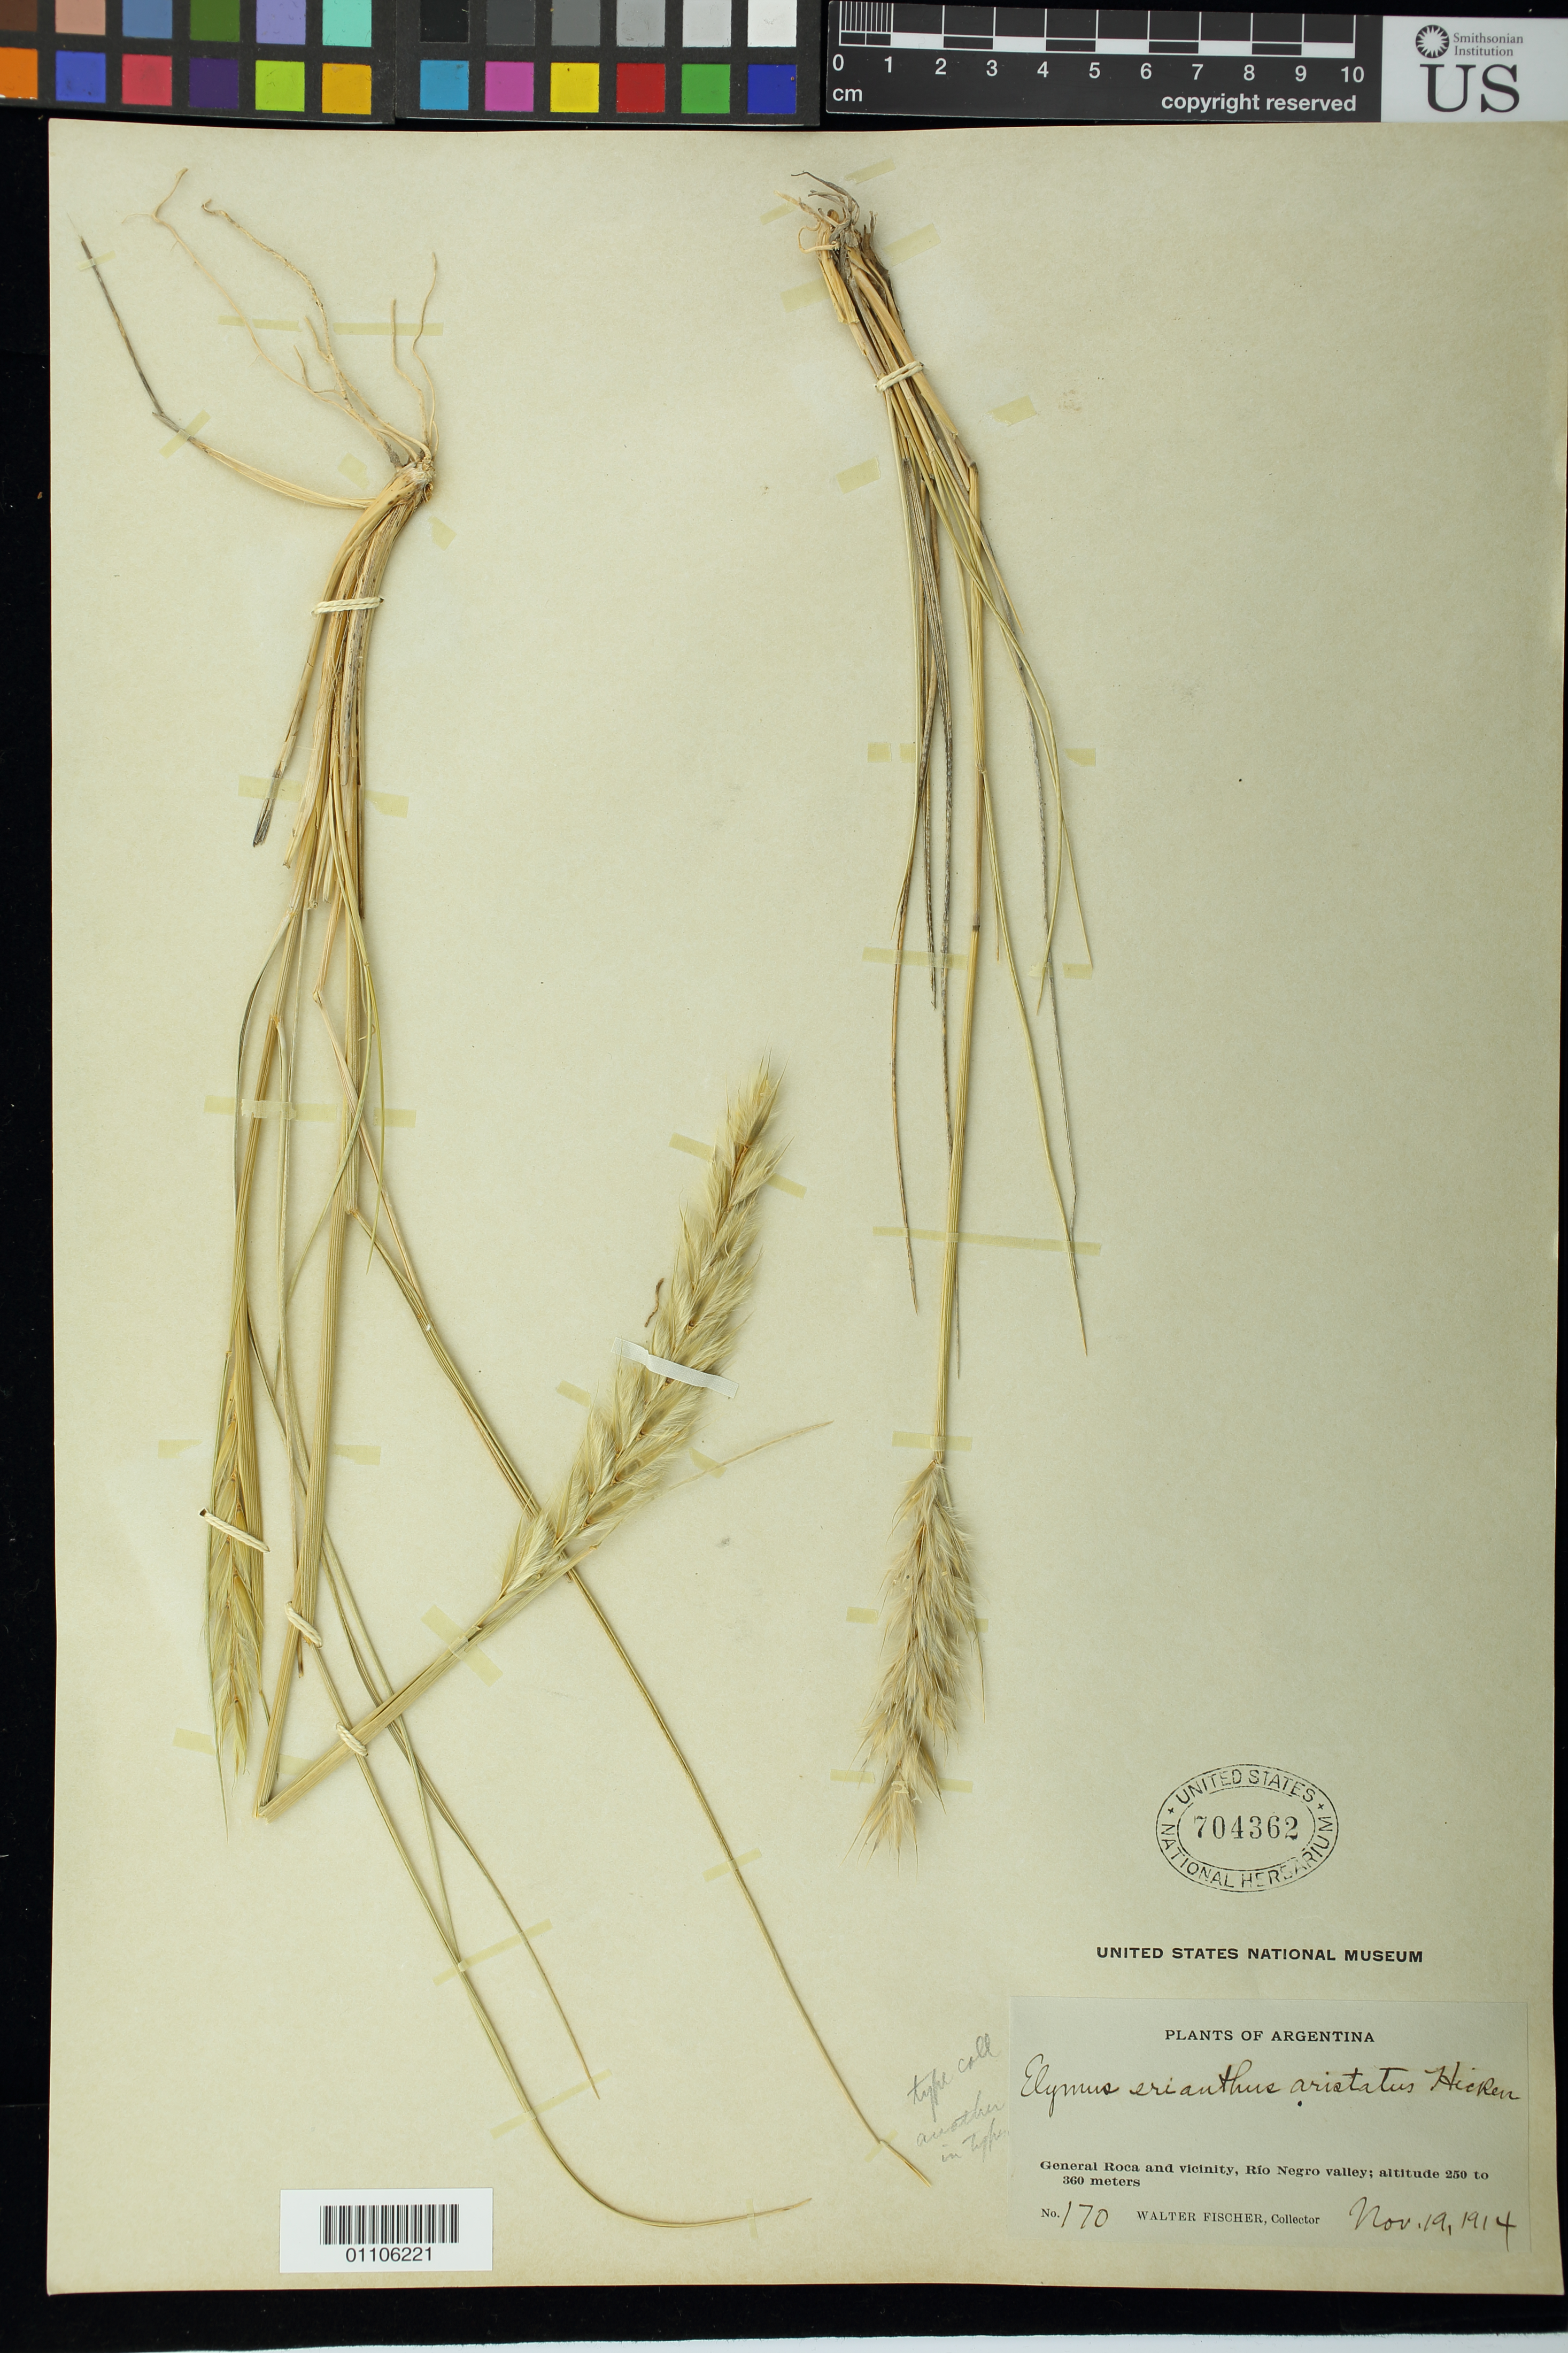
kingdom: Plantae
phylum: Tracheophyta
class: Liliopsida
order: Poales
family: Poaceae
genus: Elymus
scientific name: Elymus erianthus var. aristatus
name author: Hicken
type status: Type Collection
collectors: W. Fischer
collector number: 170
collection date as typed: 19 Nov 1914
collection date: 1914-11-19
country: Argentina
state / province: Río Negro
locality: General Roca and vicinity, Rio Negro Valley.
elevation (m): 250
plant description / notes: Duplicates numbered as "Fischer 170" were apparently collected on several different dates. All 3 sheets at US bear different collection dates, none matching the date cited for the lectotype collection (5 Sep 1914) by Seberg & Linde-Larsen (1996, Syst. Bot. 21: 11) although they cited an "isolectotype" at US.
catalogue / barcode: US 704362